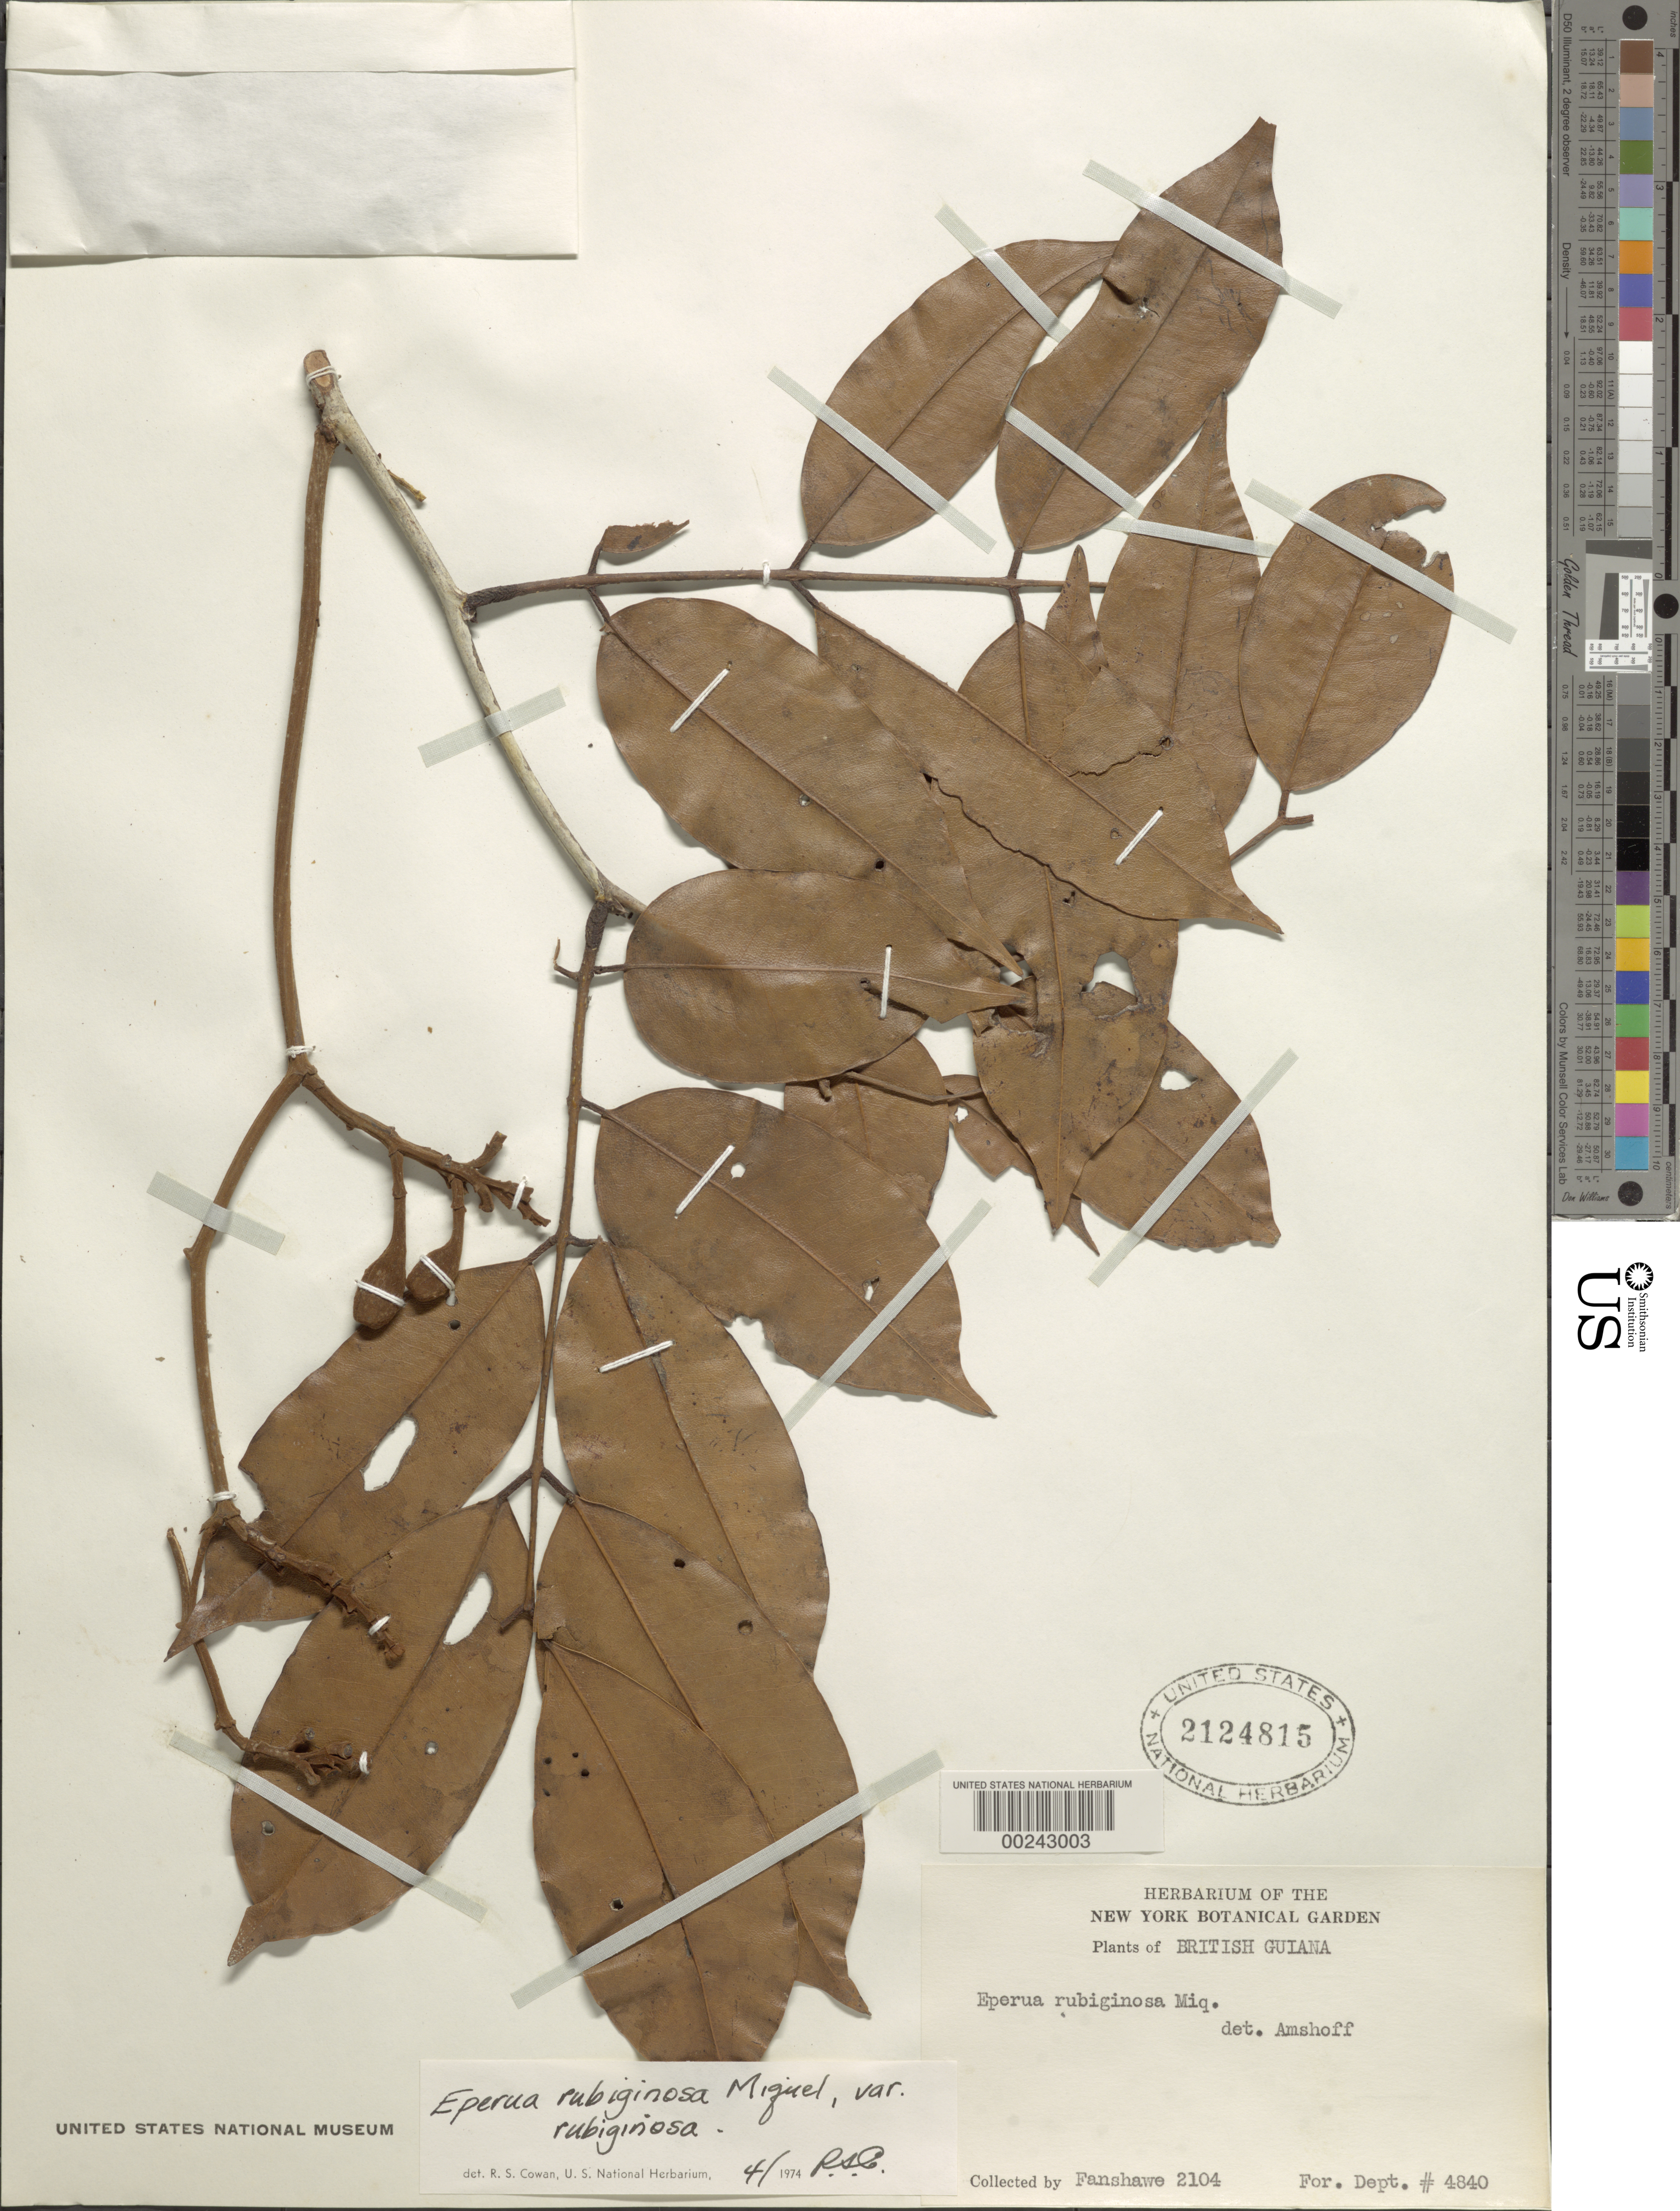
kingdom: Plantae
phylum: Tracheophyta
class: Magnoliopsida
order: Fabales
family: Fabaceae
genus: Eperua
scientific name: Eperua rubiginosa var. grandiflora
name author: Pulle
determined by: Fortes, E. A.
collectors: D. B. Fanshawe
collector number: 2104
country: Guyana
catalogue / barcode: US 2124815